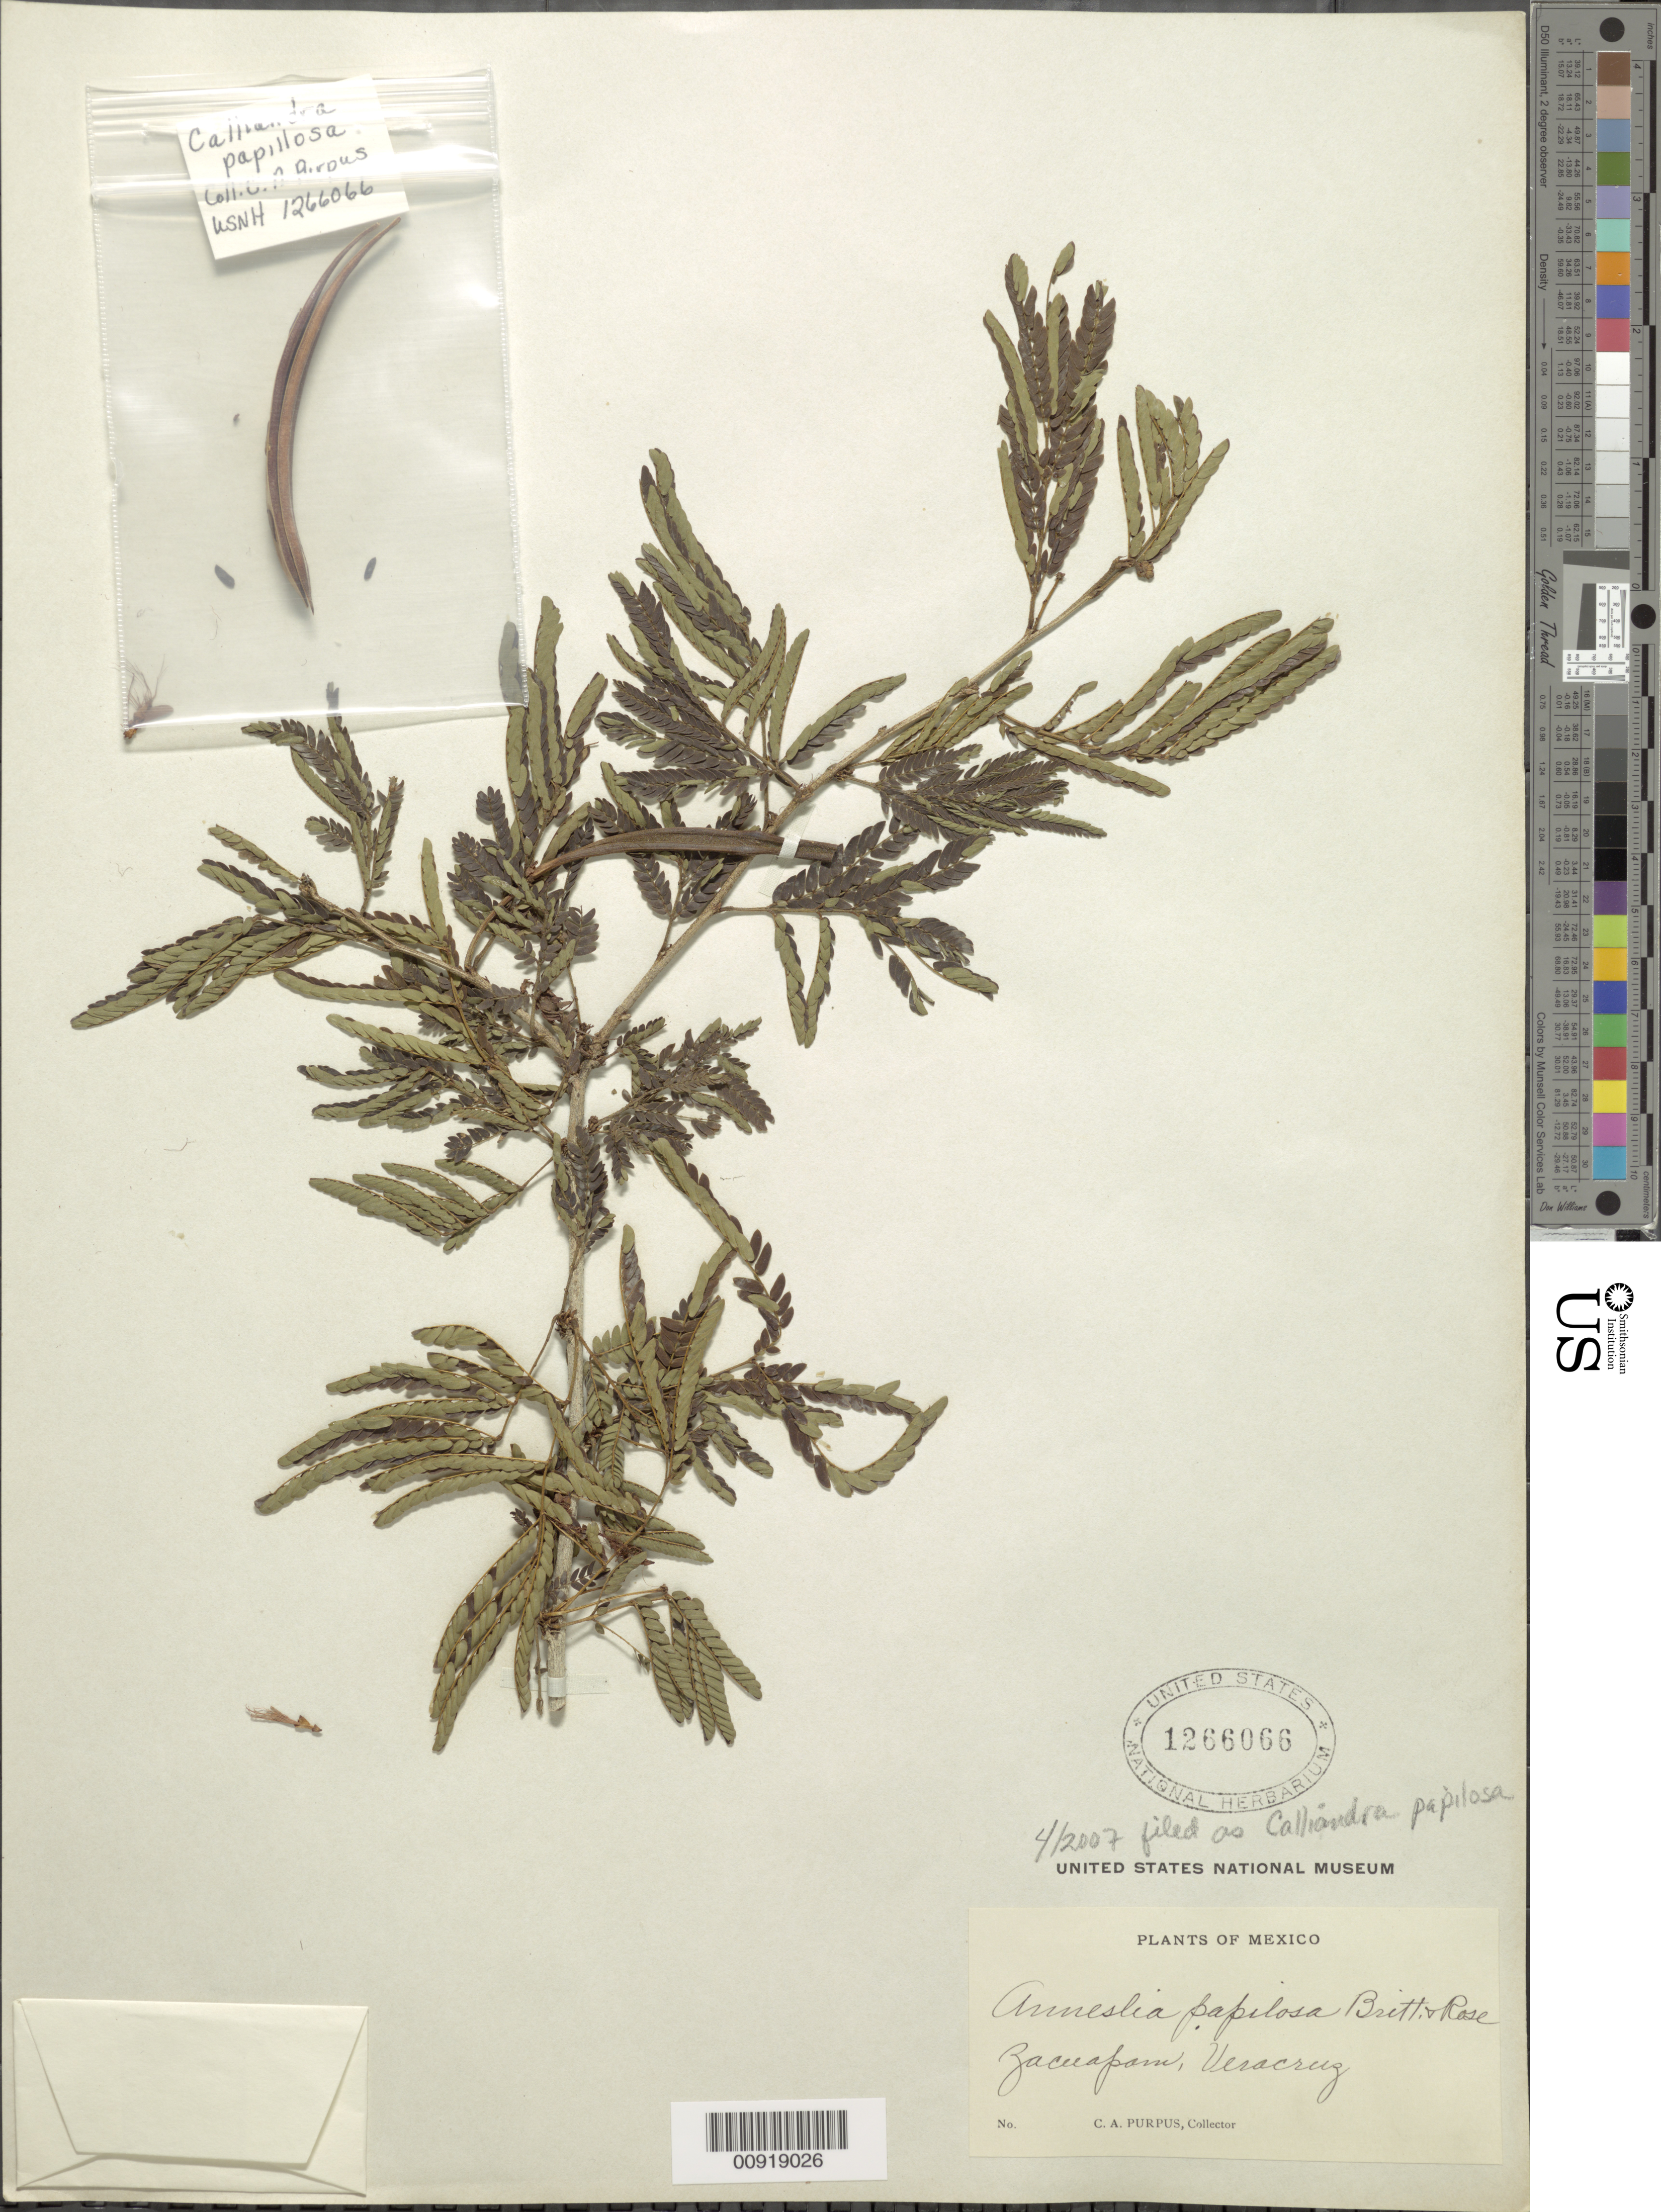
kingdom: Plantae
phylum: Tracheophyta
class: Magnoliopsida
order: Fabales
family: Fabaceae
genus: Calliandra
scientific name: Calliandra papillosa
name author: (Britton) Standl.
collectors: C. A. Purpus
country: Mexico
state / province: Veracruz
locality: Barranca de Santa María, Zacuapam, Veracruz.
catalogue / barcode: US 1266066